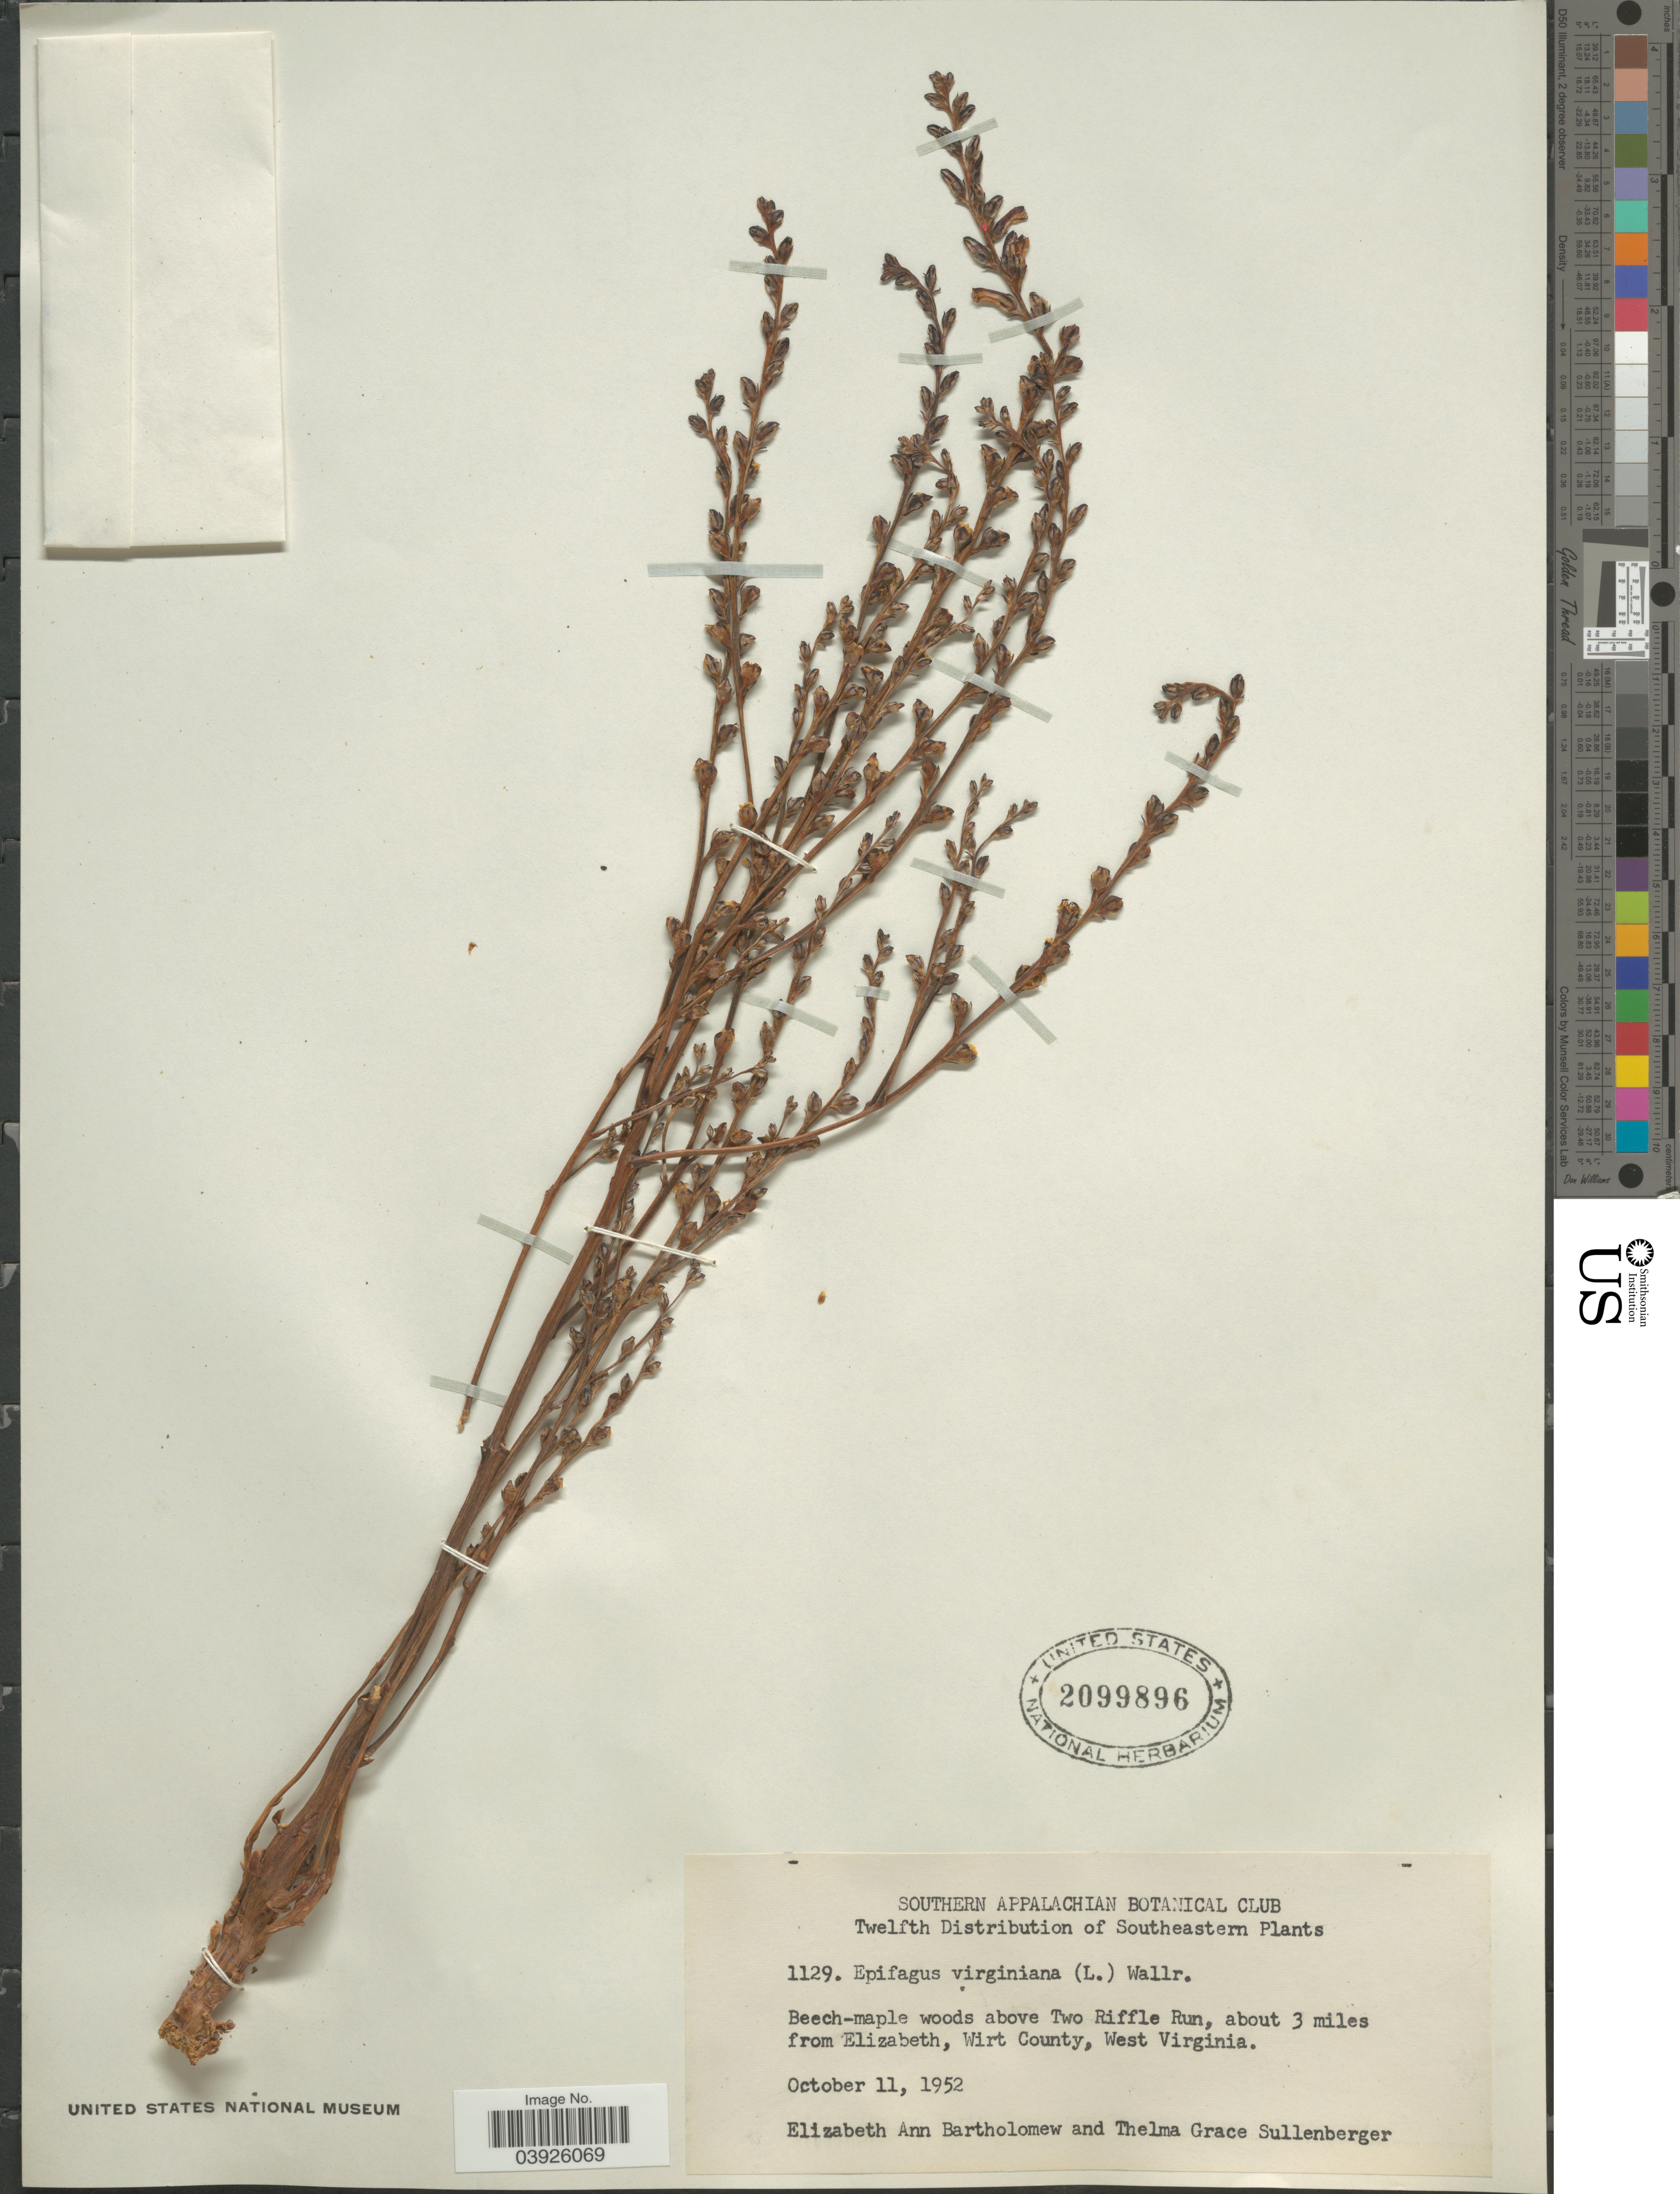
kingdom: Plantae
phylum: Tracheophyta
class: Magnoliopsida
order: Lamiales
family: Orobanchaceae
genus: Epifagus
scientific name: Epifagus virginiana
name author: (L.) W.P.C. Barton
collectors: E. Bartholomew & T. Sullenberger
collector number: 1129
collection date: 1952-10-11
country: United States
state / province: West Virginia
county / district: Wirt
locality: Southern. Beech-maple woods above Two Riffle Run, about 3 miles from Elizabeth, Wirth County.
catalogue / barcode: US 2099896